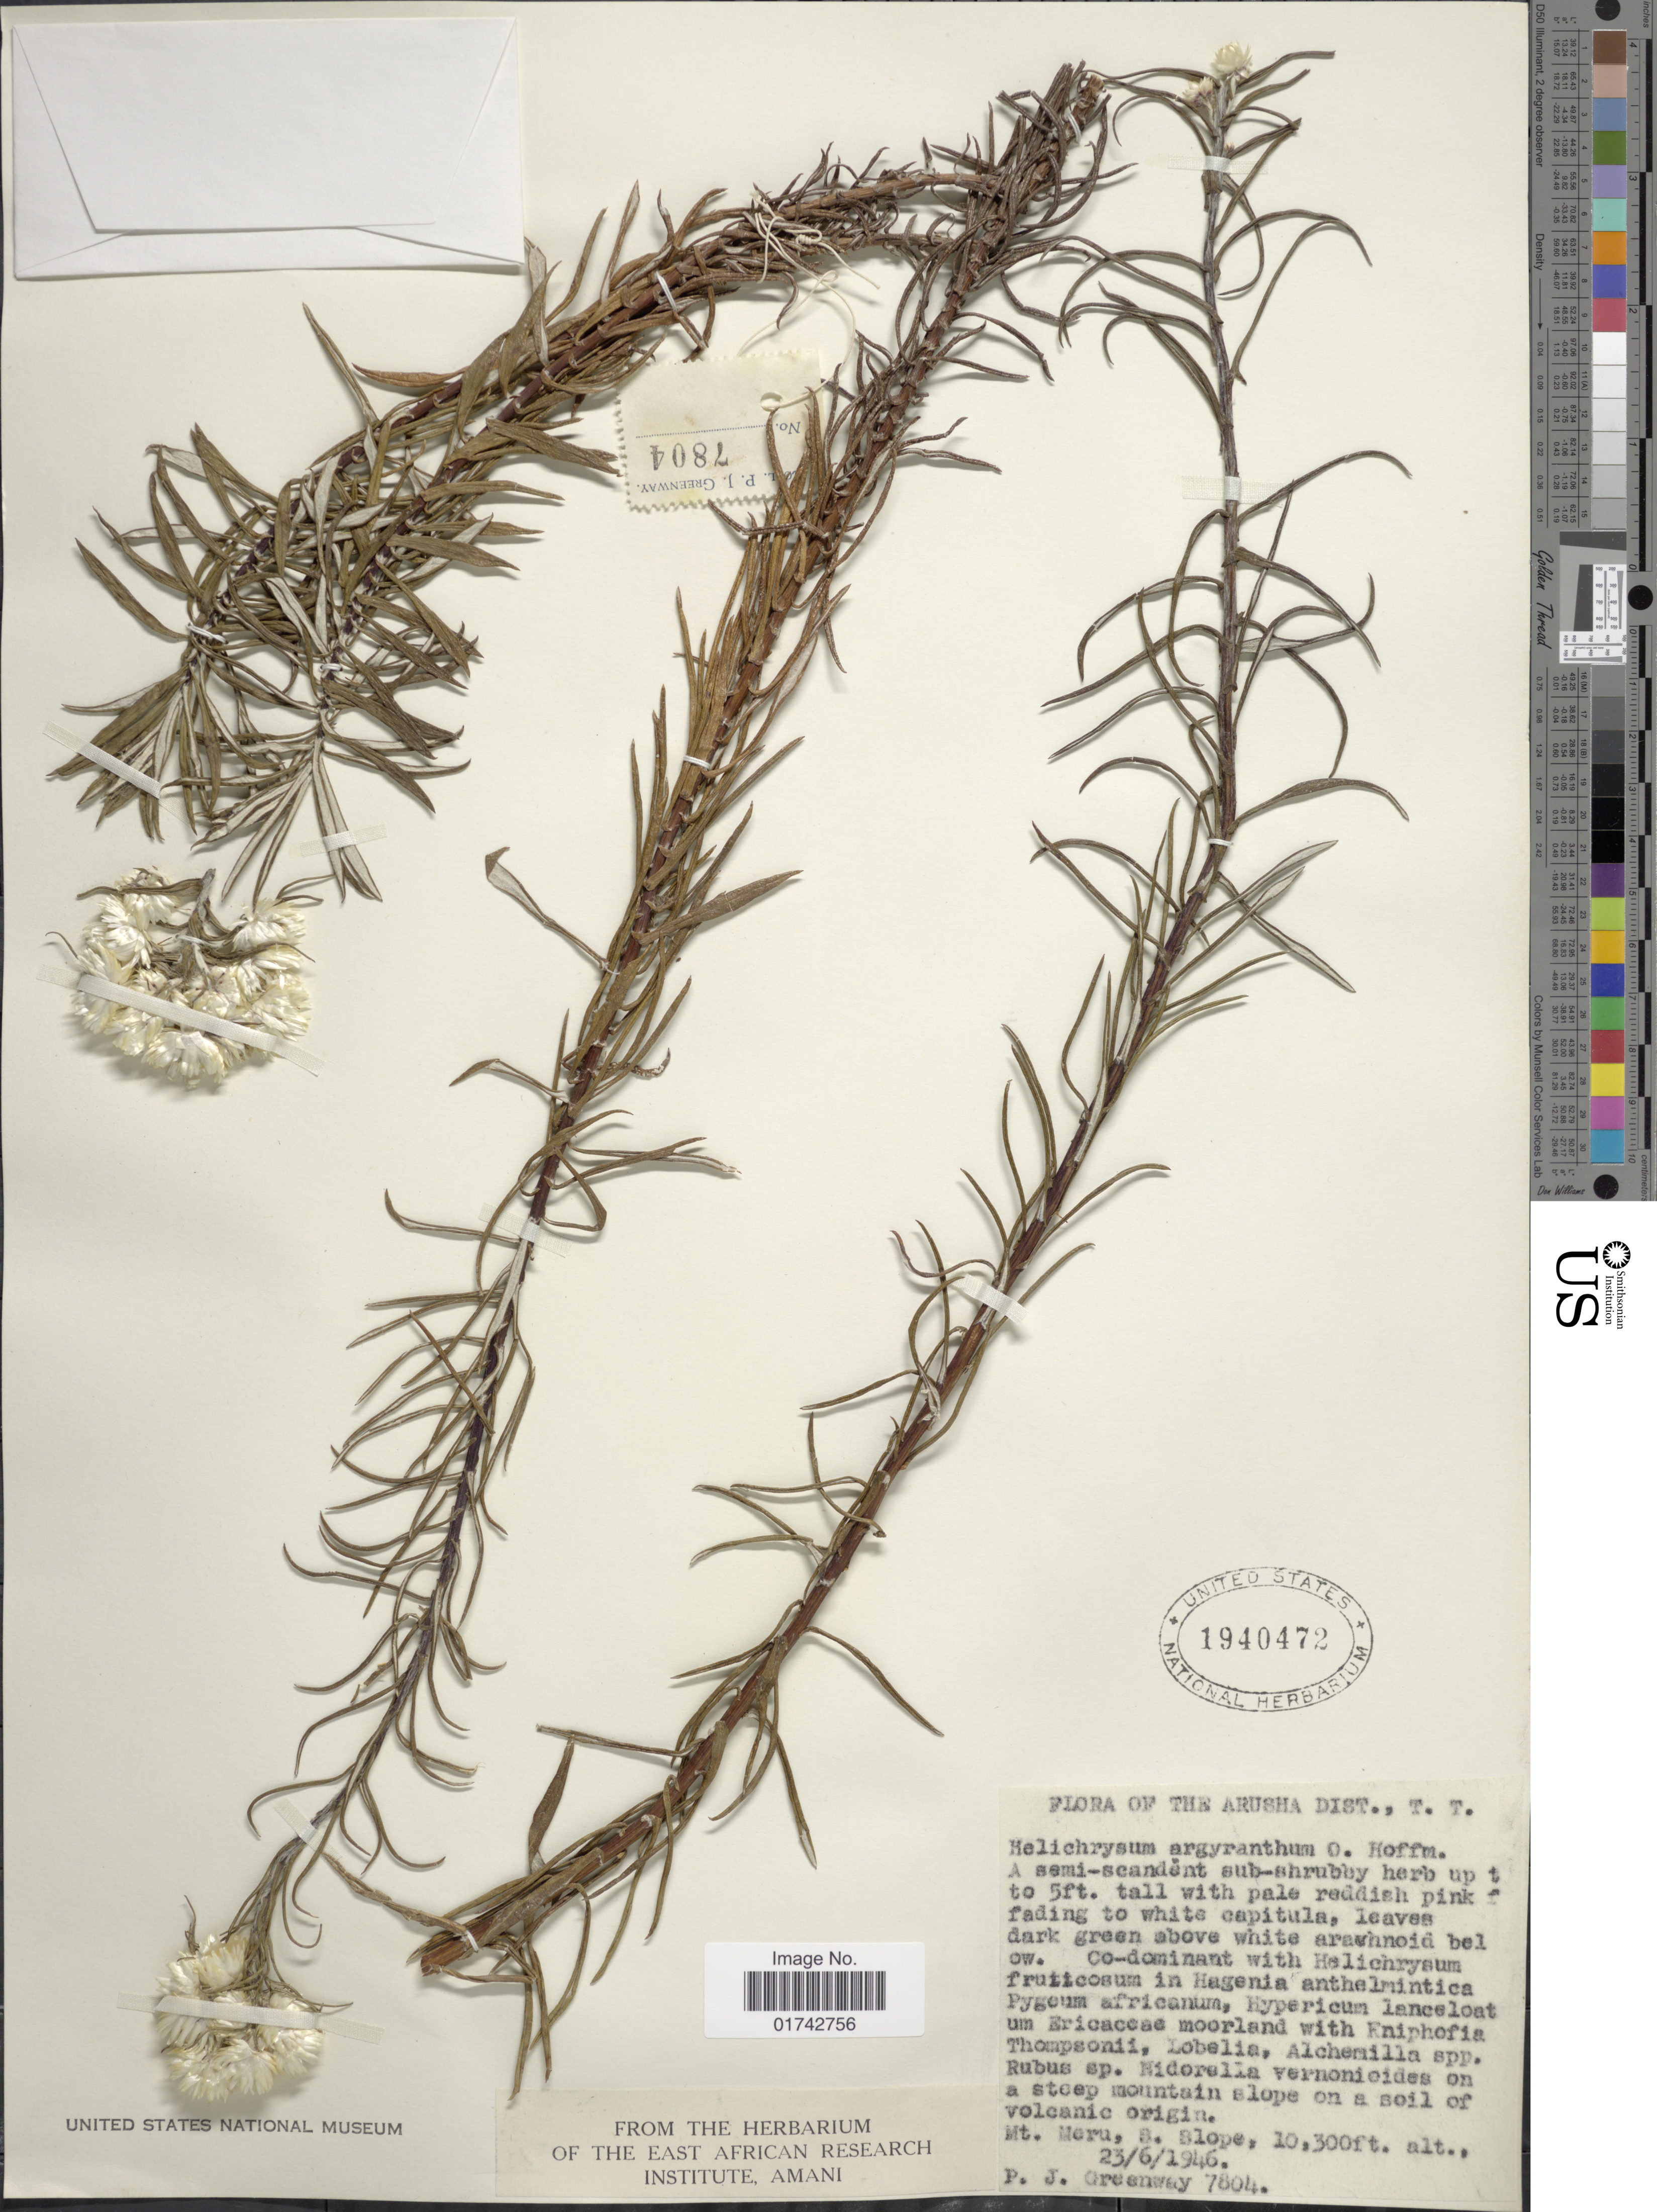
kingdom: Plantae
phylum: Tracheophyta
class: Magnoliopsida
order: Asterales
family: Asteraceae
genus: Helichrysum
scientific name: Helichrysum argyranthum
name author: O. Hoffm.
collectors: P. J. Greenway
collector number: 7804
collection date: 1946-06-23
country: Tanzania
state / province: Arusha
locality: Mt. Meru, S. Slope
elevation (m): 3139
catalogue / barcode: US 1940472